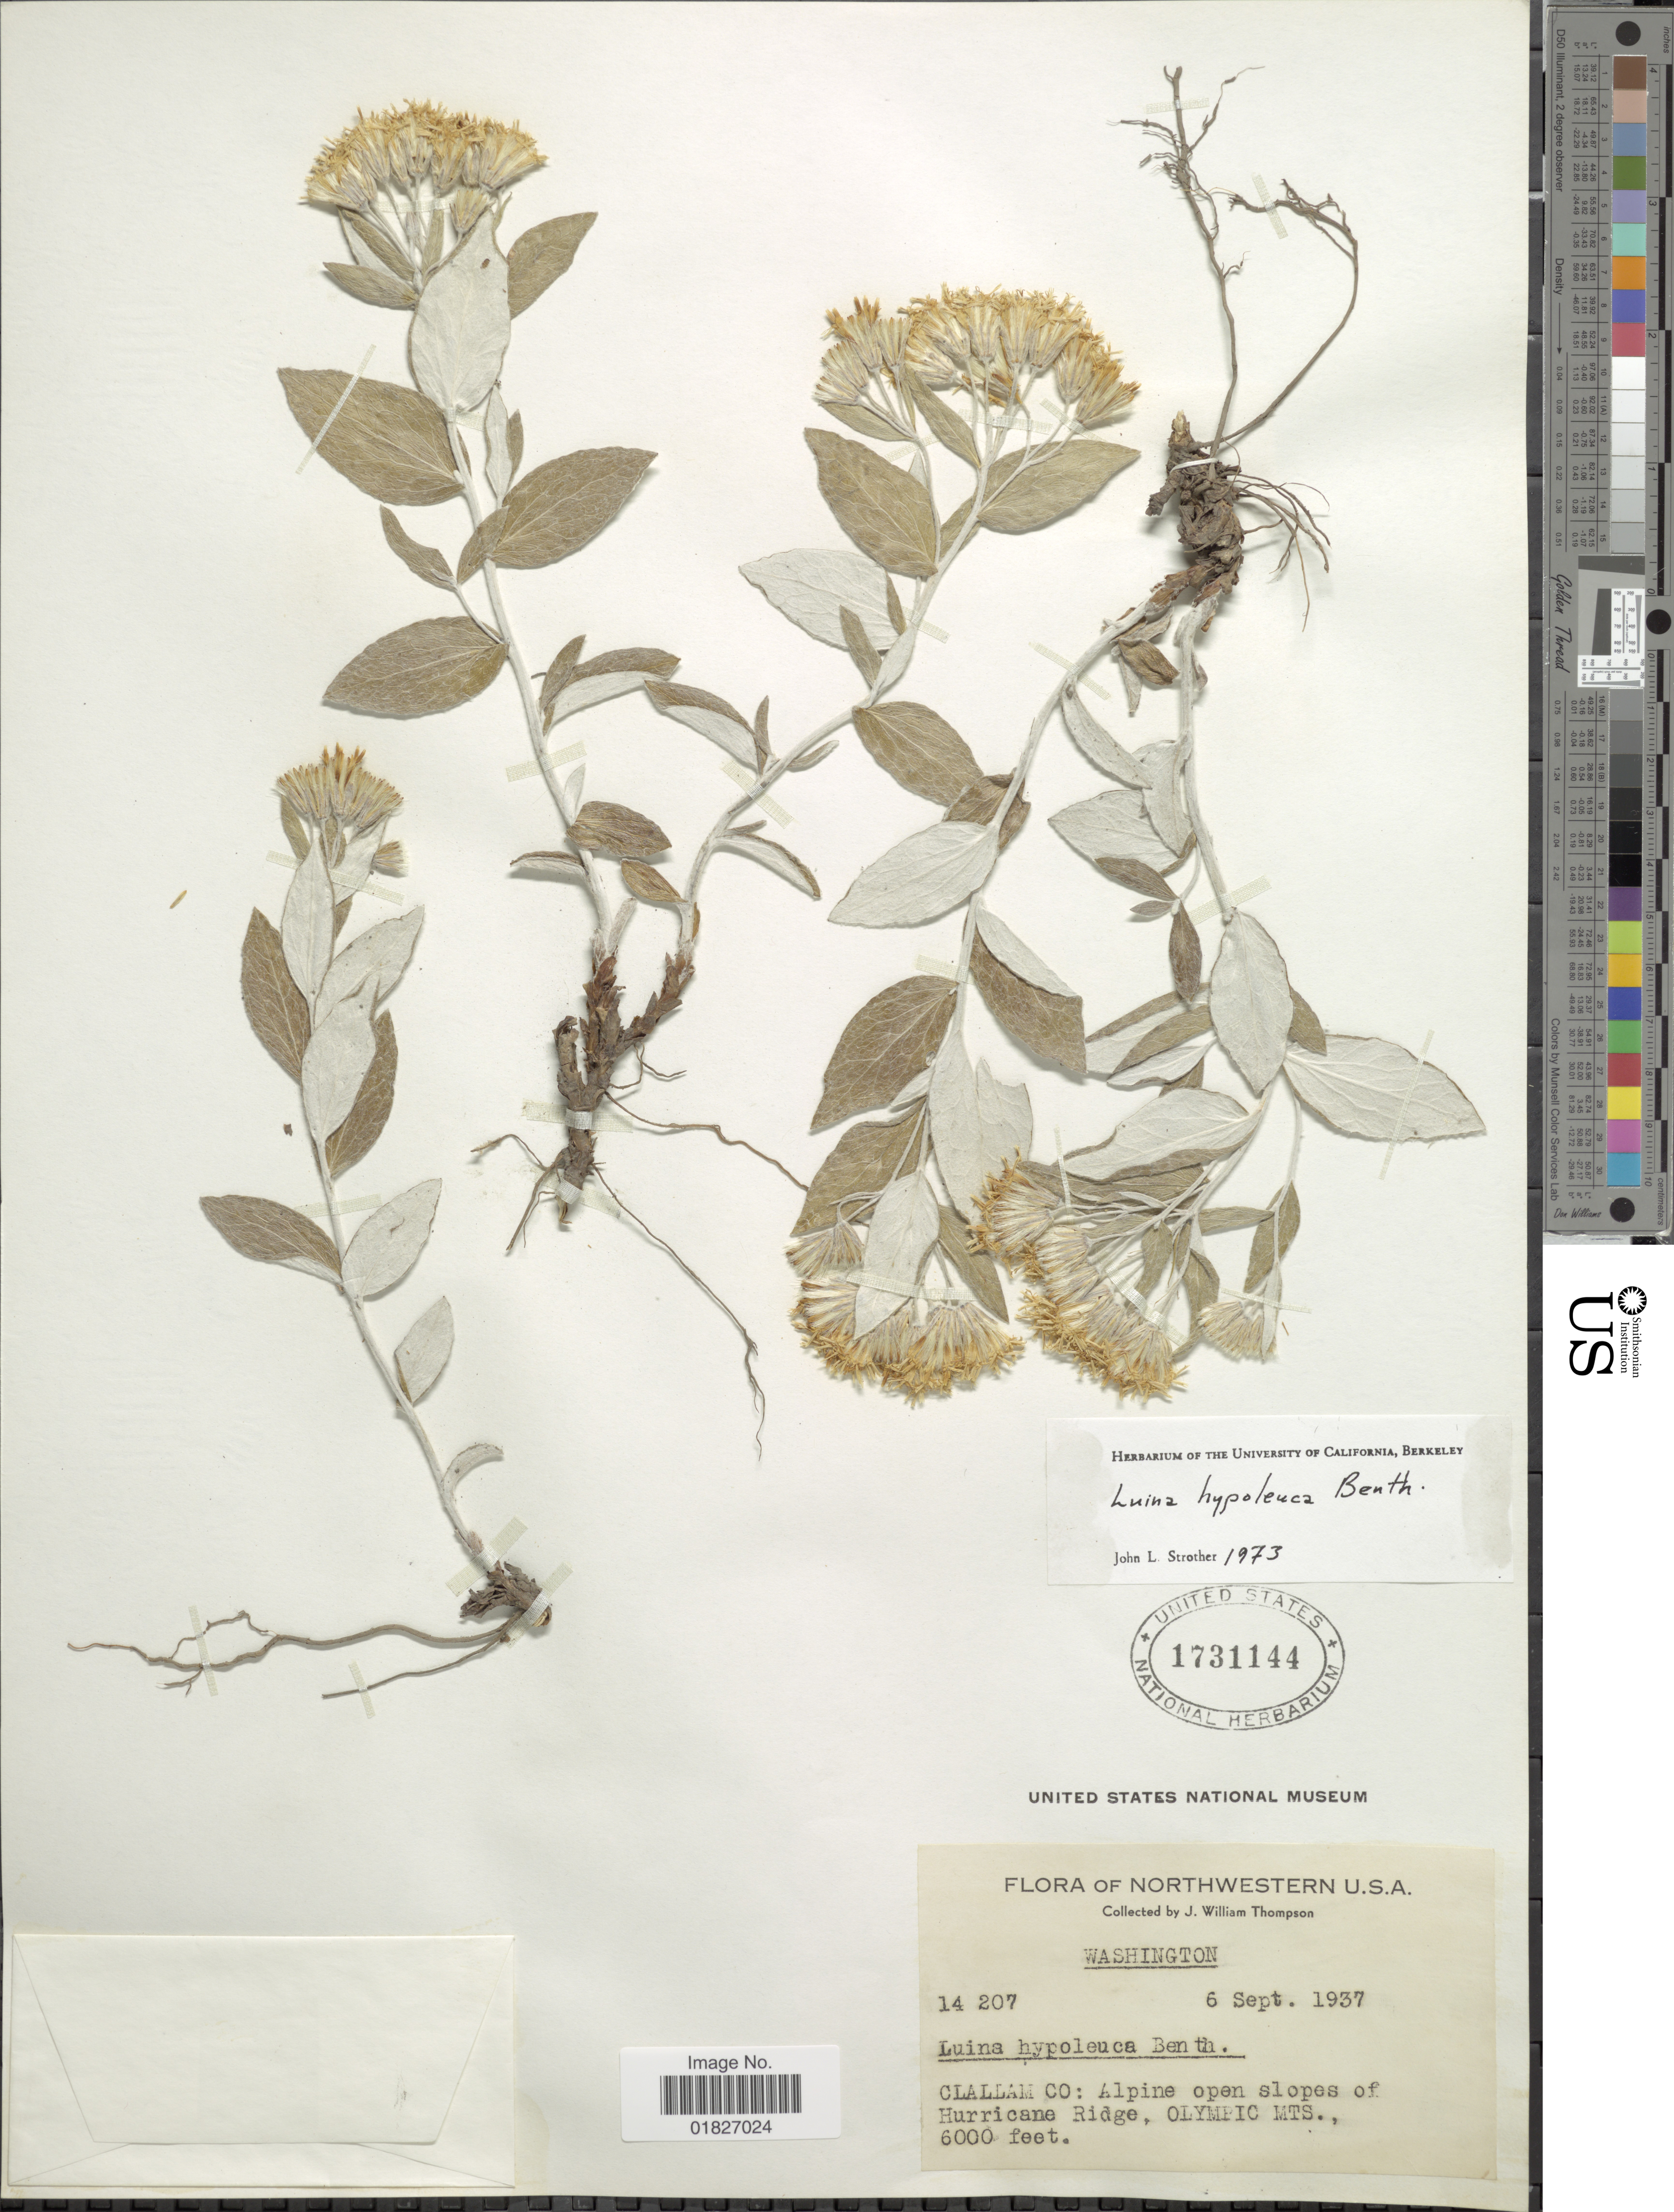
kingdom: Plantae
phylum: Tracheophyta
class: Magnoliopsida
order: Asterales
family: Asteraceae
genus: Luina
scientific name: Luina hypoleuca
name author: Benth.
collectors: J. W. Thompson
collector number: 14207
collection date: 1937-09-06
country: United States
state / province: Washington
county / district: Clallam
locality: Northwestern U. S. A., Clallam Co, slopes of Hurricane Ridge, Olympic Mts.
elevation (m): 1829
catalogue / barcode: US 1731144